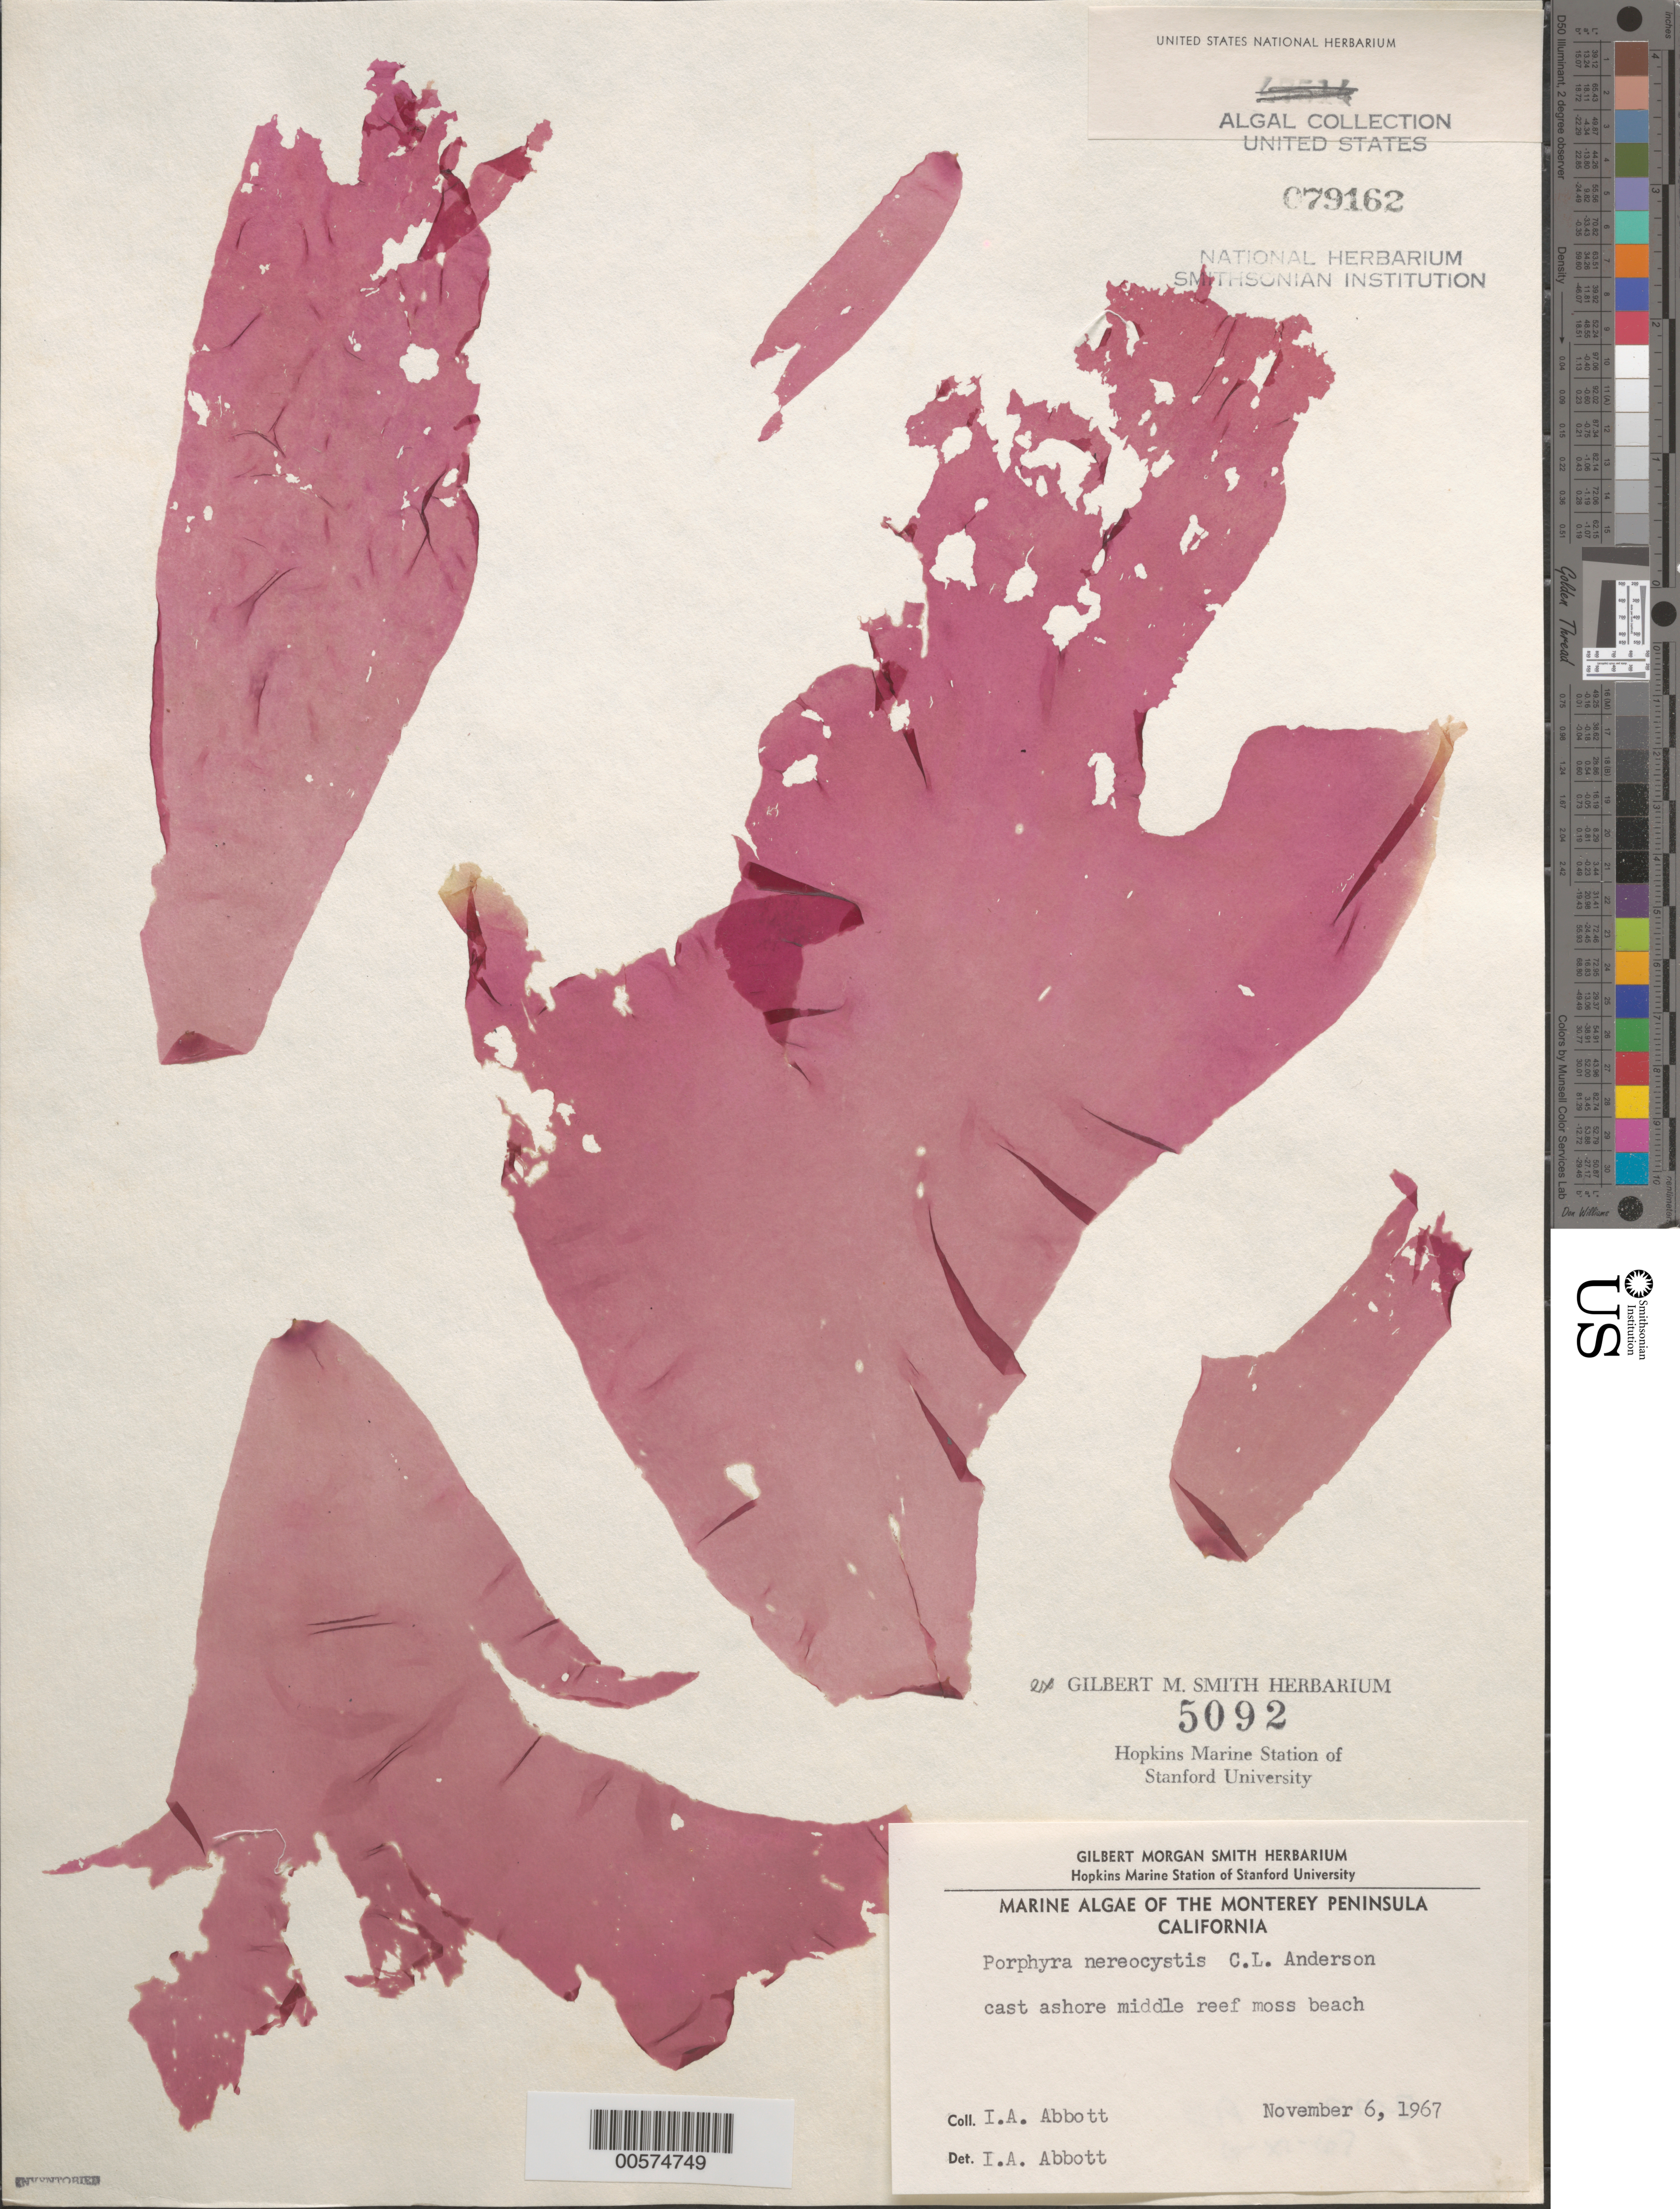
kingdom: Plantae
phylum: Rhodophyta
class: Bangiophyceae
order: Bangiales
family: Bangiaceae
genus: Pyropia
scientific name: Pyropia nereocystis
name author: (C.L. Anderson) S.C. Lindstrom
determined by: Algae name updating Project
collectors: I. A. Abbott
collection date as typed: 06 Nov 1967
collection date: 1967-11-06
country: United States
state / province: California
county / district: Monterey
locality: Middle Reef of Moss Beach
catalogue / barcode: US 79162